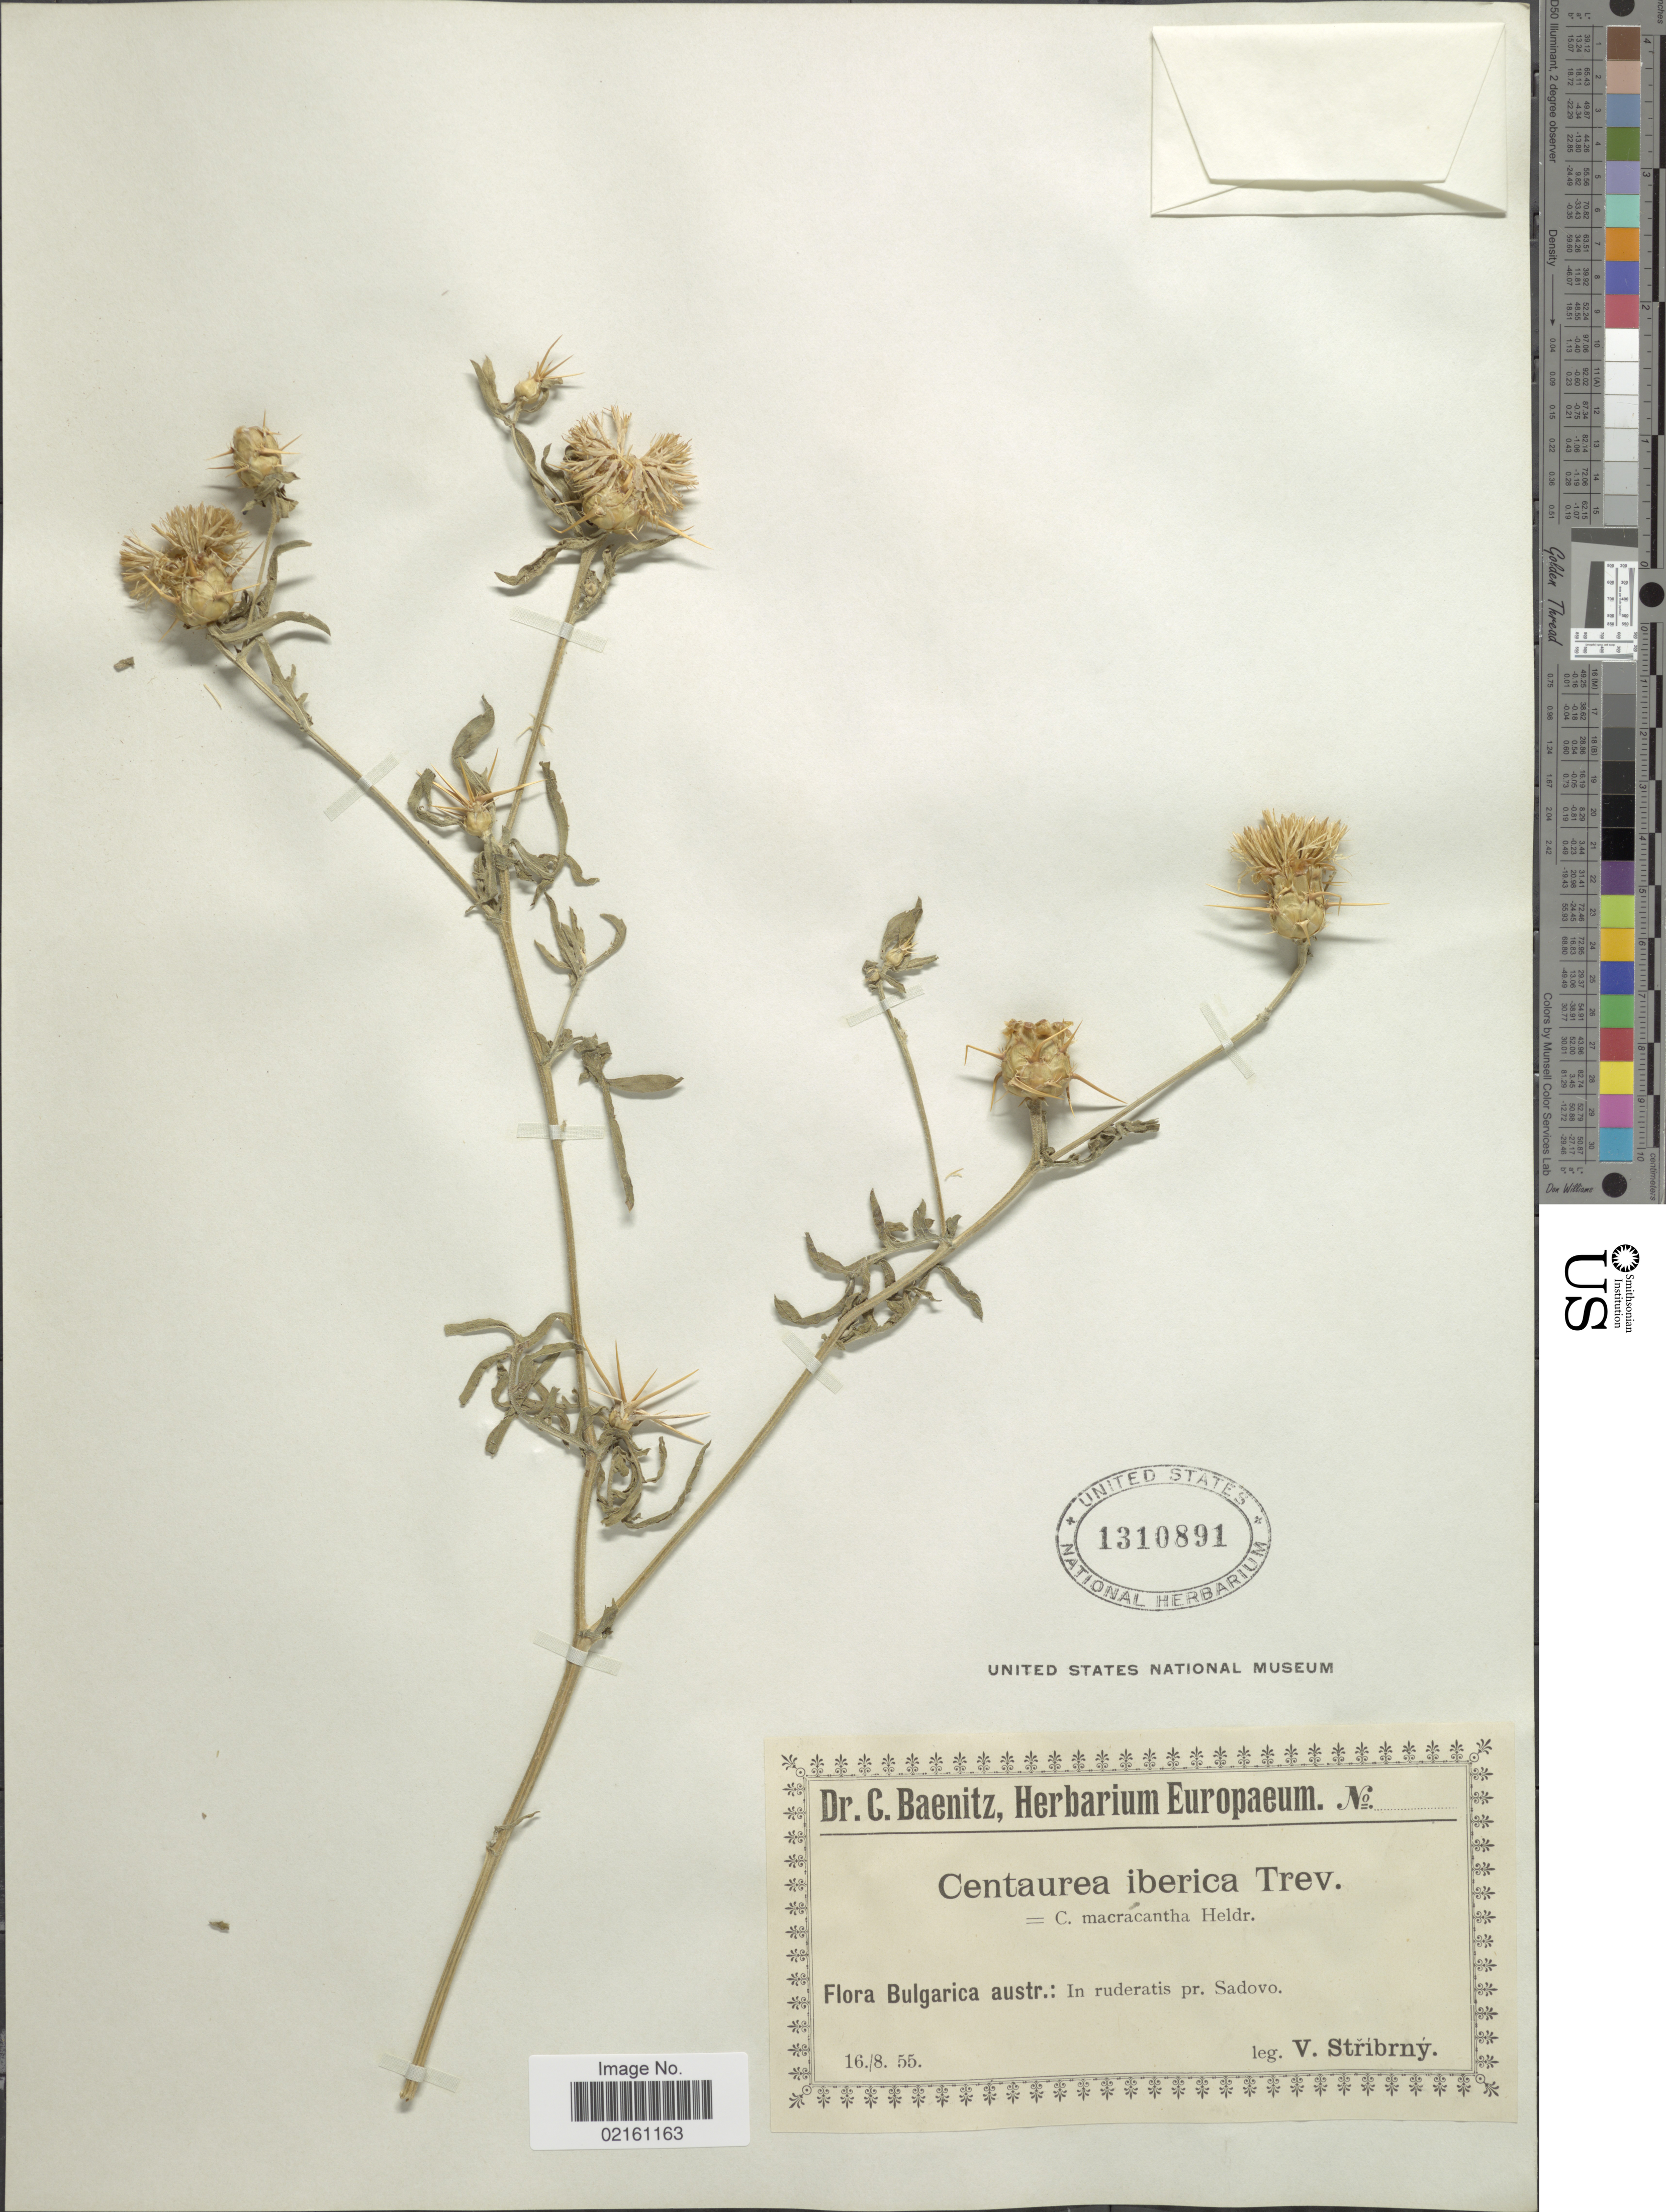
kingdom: Plantae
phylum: Tracheophyta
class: Magnoliopsida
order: Asterales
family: Asteraceae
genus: Centaurea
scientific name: Centaurea iberica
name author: Trevir. ex Spreng.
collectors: V. Stribrny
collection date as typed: Transcribed d/m/y: 16/8/55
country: Bulgaria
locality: Bulgarica austr., pr. Sadovo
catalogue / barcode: US 1310891